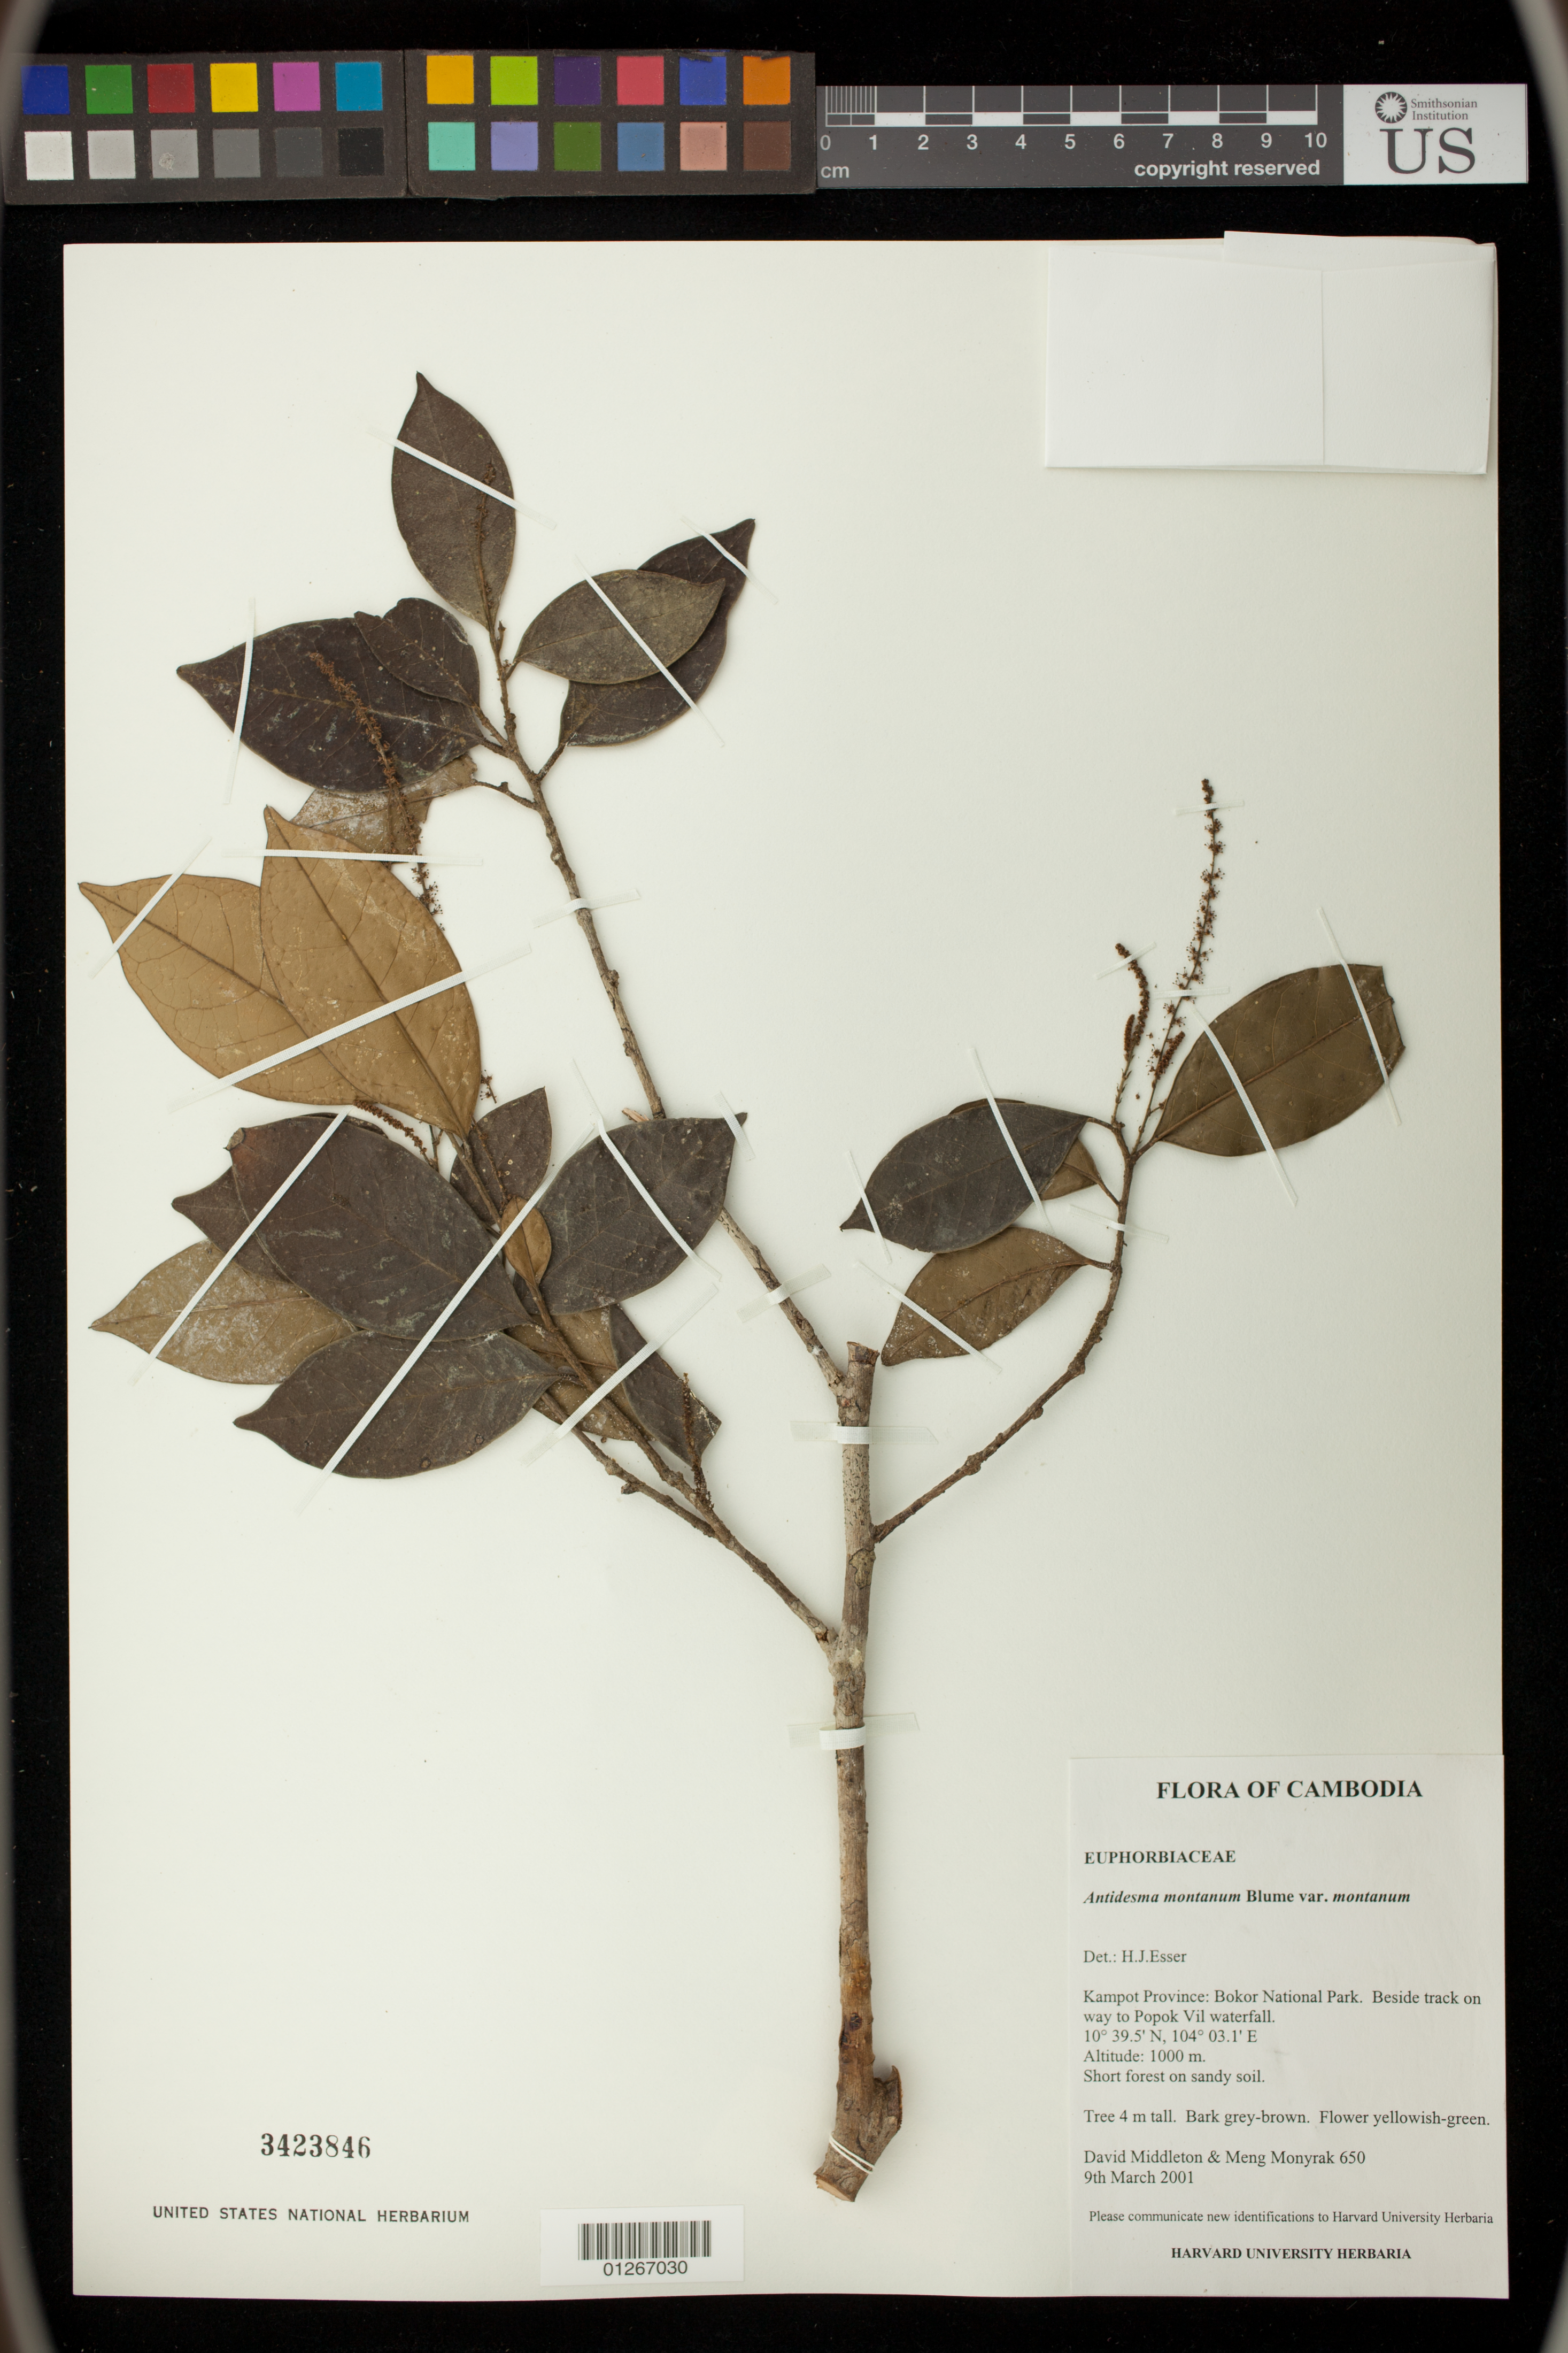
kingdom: Plantae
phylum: Tracheophyta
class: Magnoliopsida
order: Malpighiales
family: Phyllanthaceae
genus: Antidesma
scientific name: Antidesma montanum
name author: Blume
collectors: D. J. Middleton & M. Monyrak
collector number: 650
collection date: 2001-03-09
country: Cambodia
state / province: Kâmpât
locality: Bokor National Park. Beside track on way to Popok Vil waterfall.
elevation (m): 1000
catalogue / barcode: US 3423846